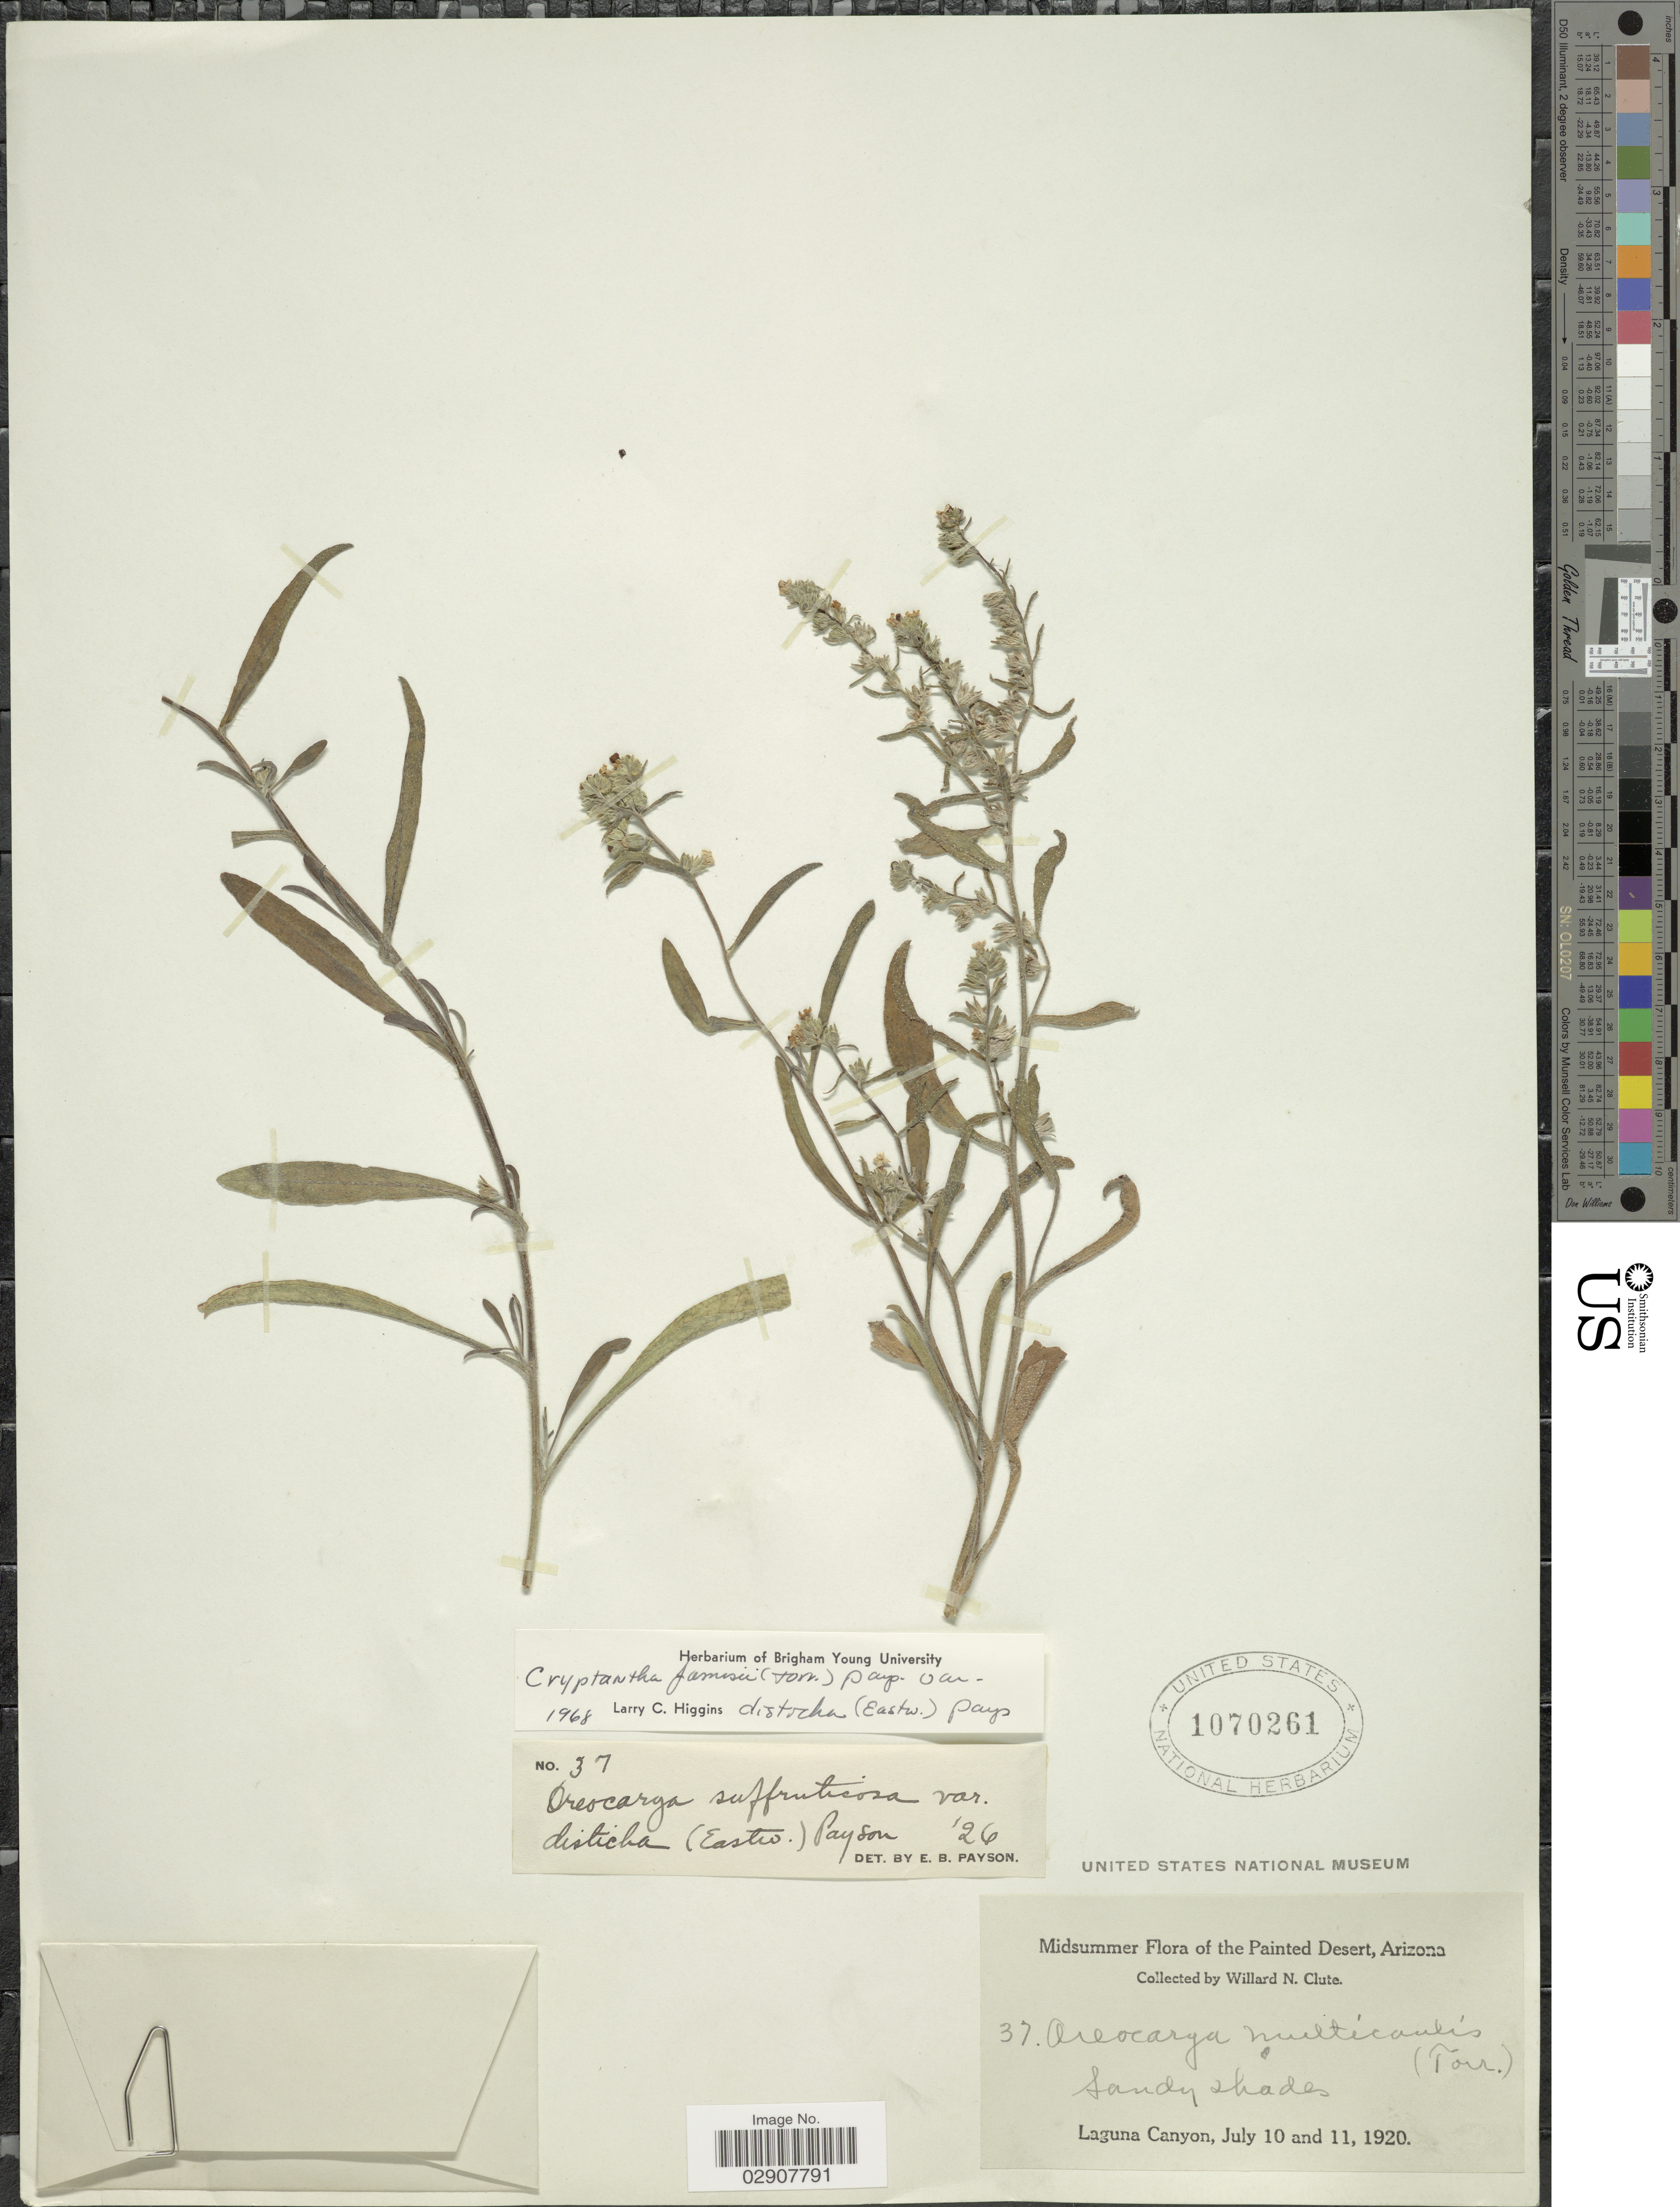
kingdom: Plantae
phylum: Tracheophyta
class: Magnoliopsida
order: Boraginales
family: Boraginaceae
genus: Cryptantha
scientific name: Cryptantha jamesii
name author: (Torr.) Payson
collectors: W. N. Clute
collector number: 37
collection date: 1920-07-10/1920-07-11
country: United States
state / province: Arizona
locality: Sandy shades. Laguna Canyon. Painted Desert, Arizona.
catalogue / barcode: US 1070261